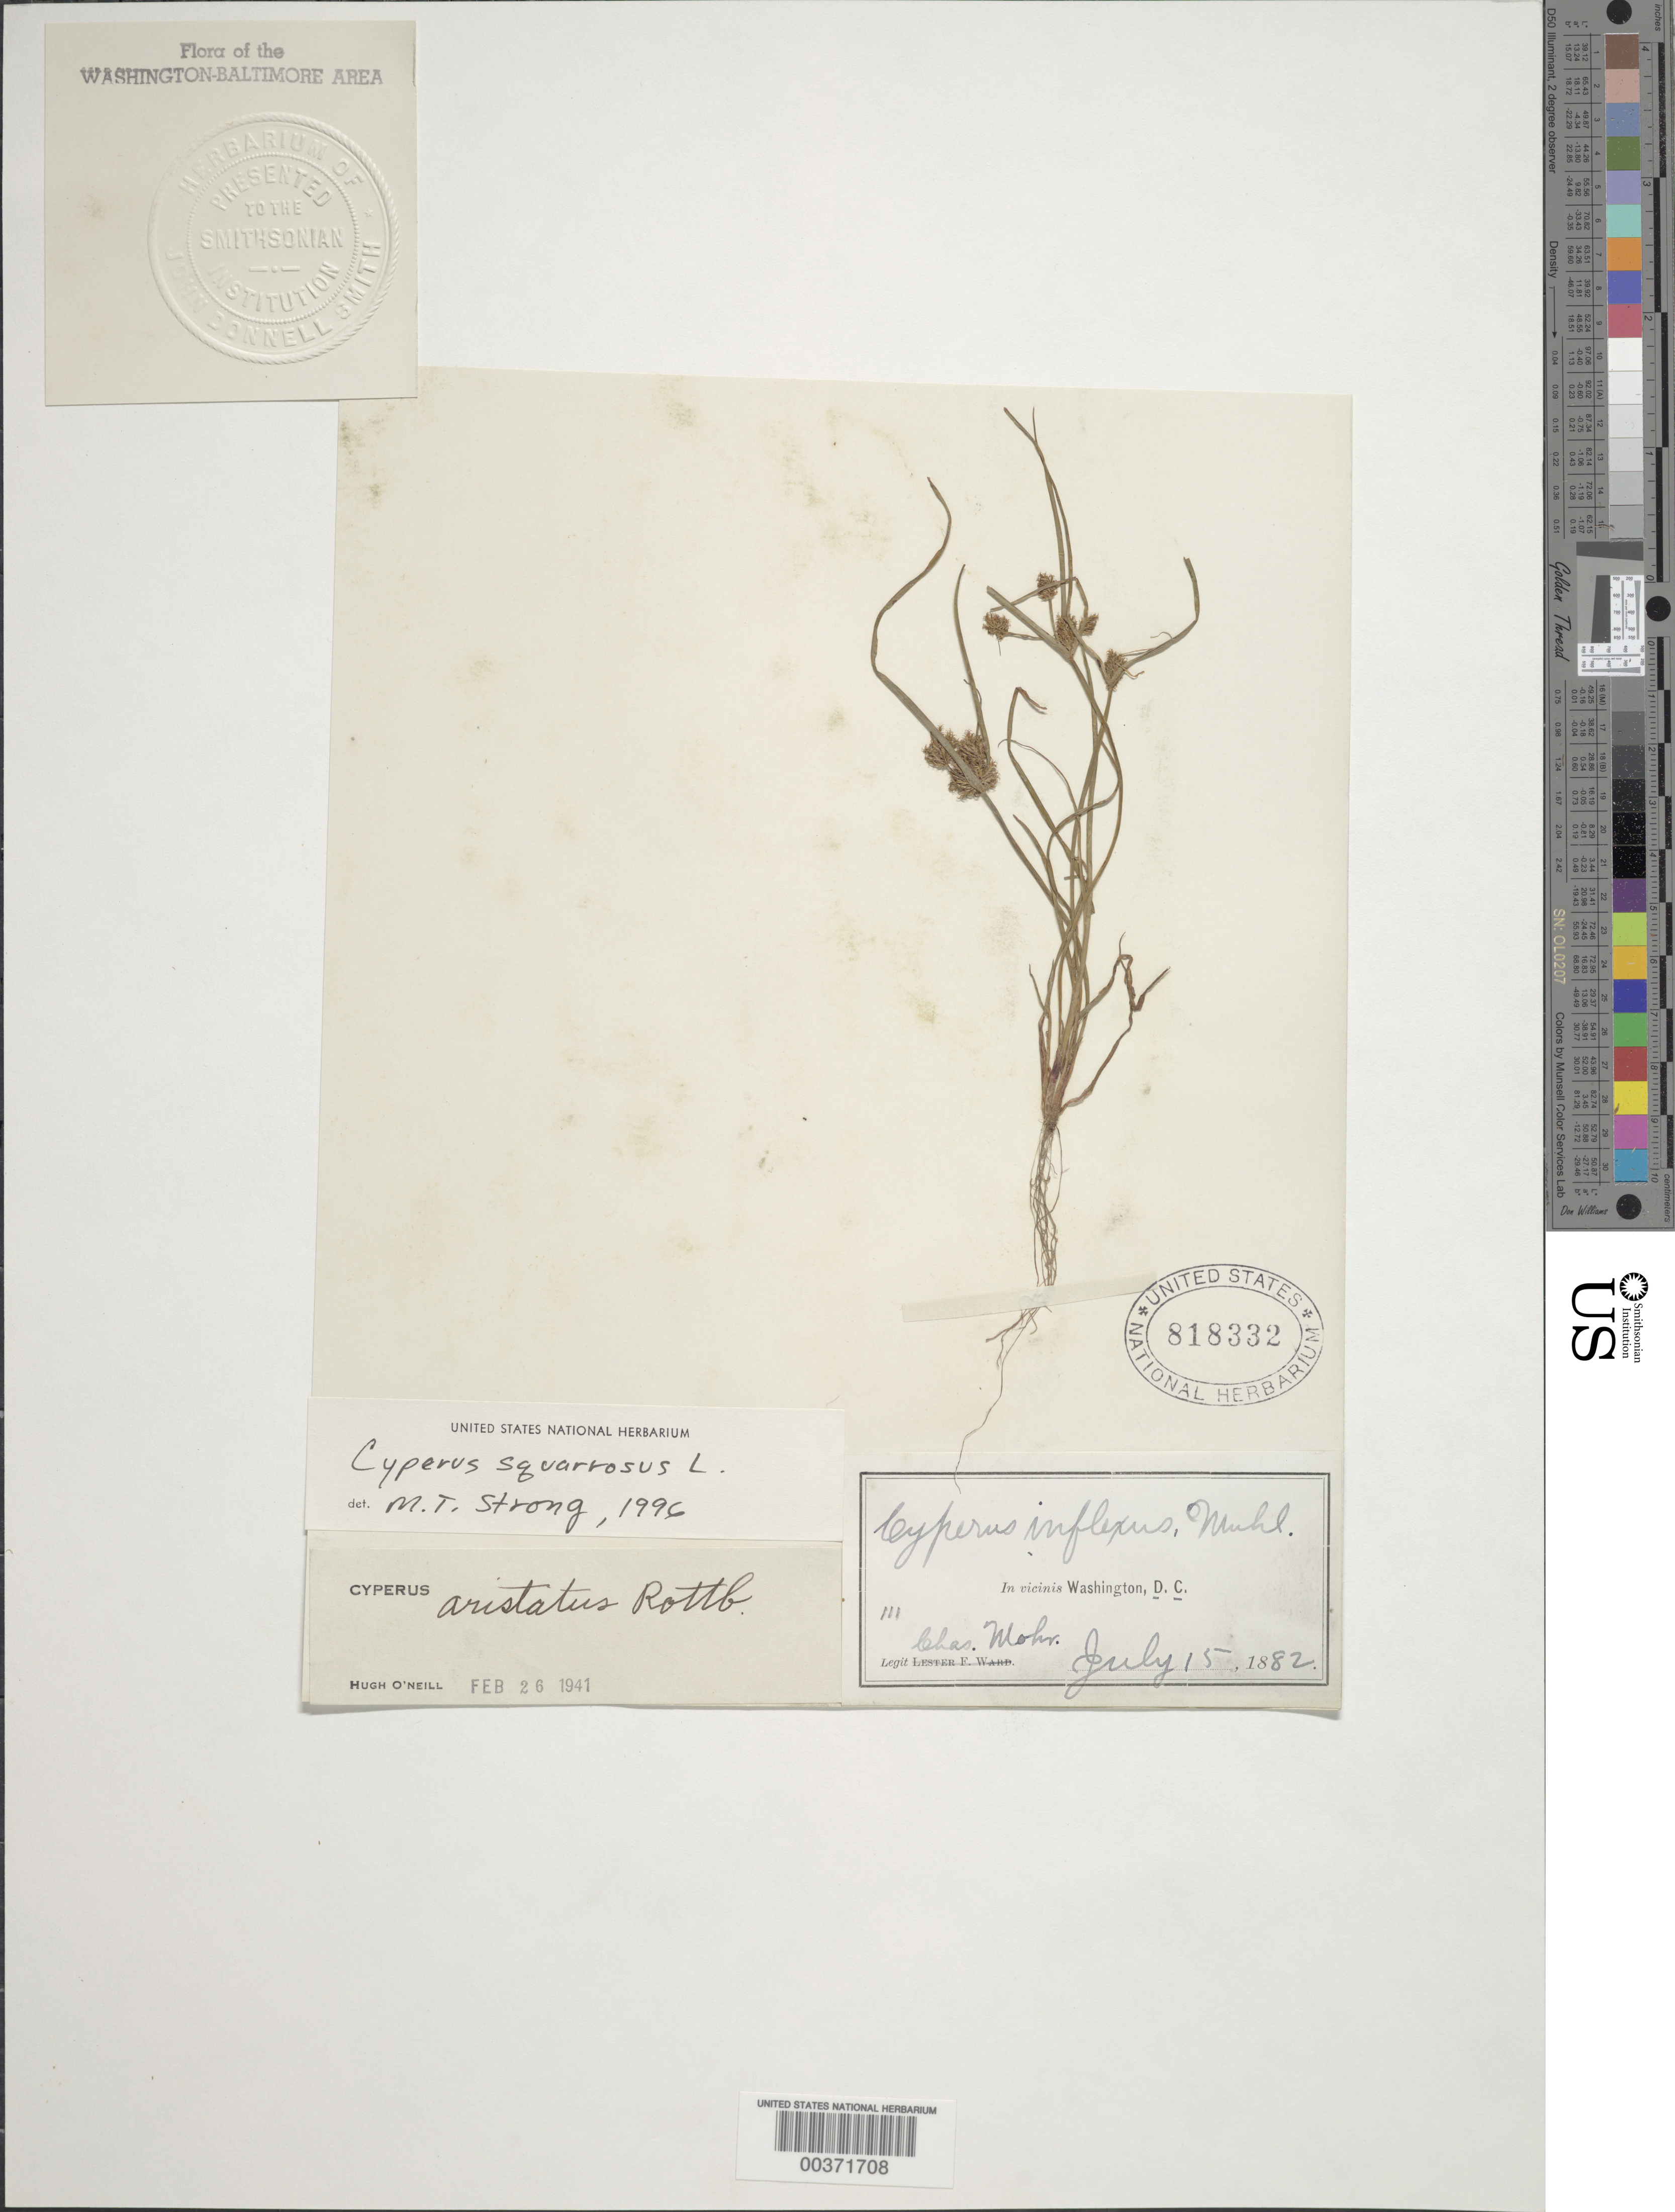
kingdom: Plantae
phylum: Tracheophyta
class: Liliopsida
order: Poales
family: Cyperaceae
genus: Cyperus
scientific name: Cyperus squarrosus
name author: L.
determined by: Strong, M. T., (US), Smithsonian Institution - National Museum of Natural History (UNITED STATES)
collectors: C. T. Mohr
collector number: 111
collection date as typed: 15 Jul 1882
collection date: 1882-07-15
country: United States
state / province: District of Columbia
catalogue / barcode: US 818332